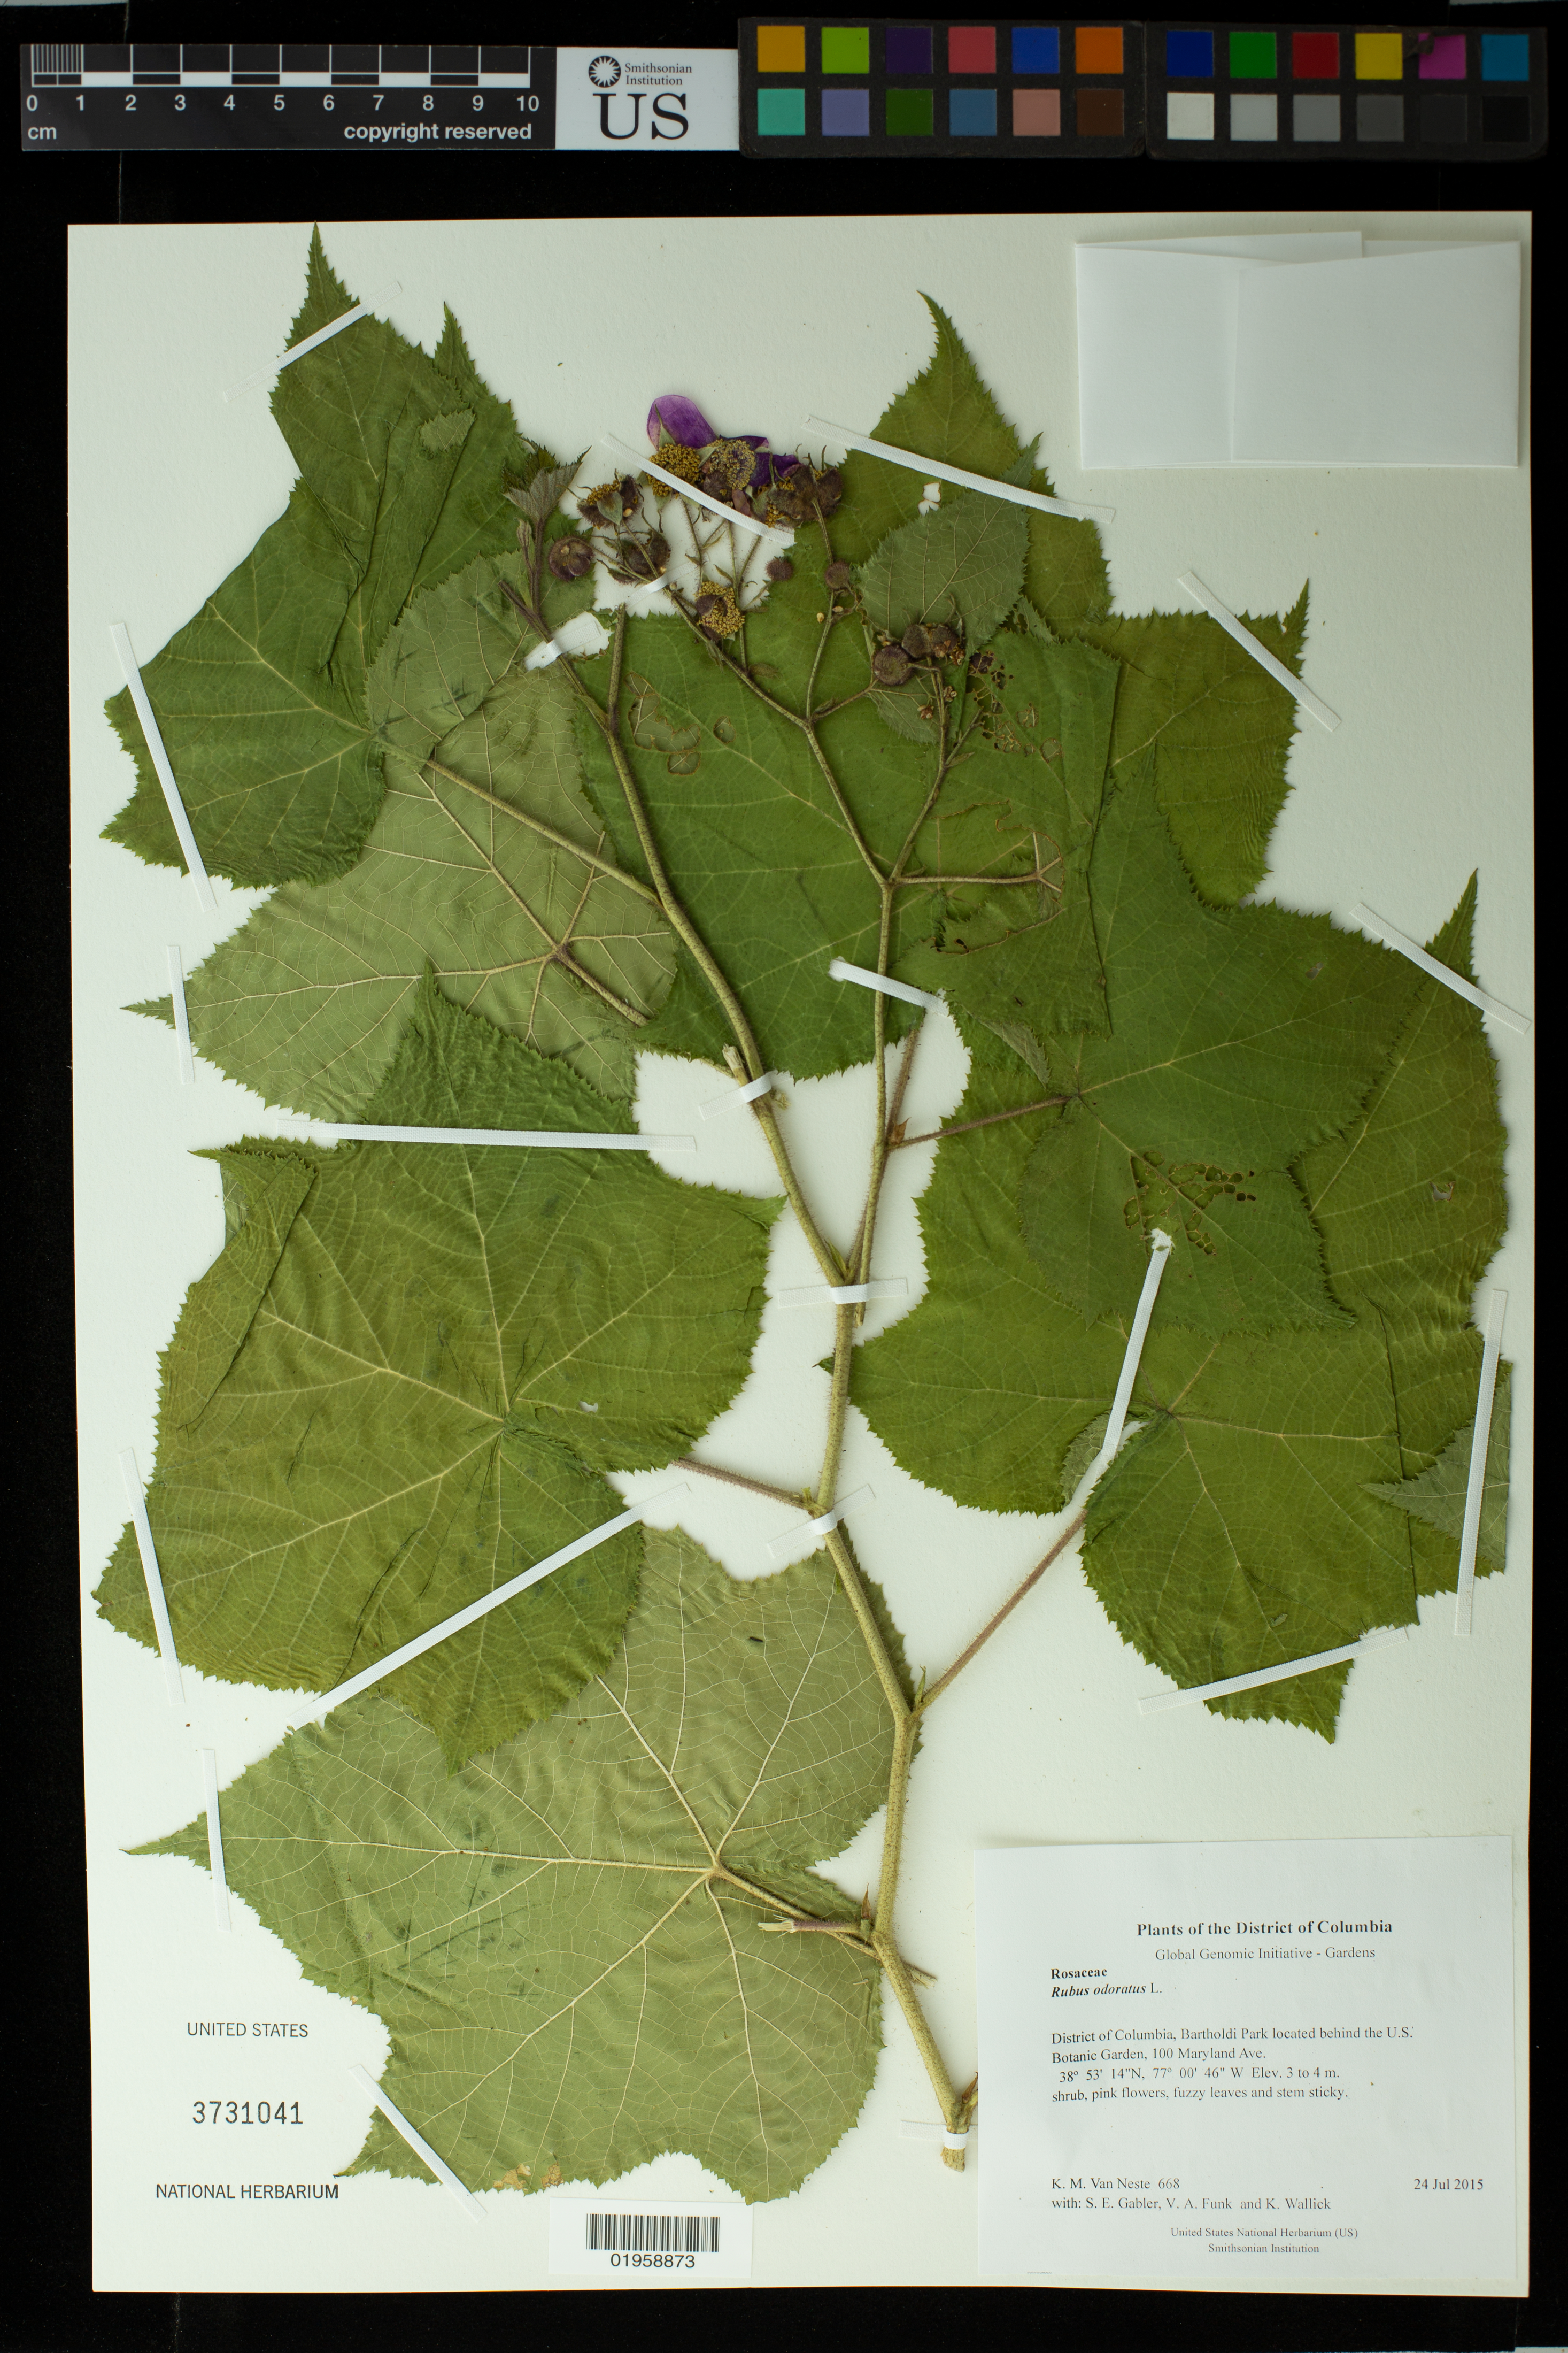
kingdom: Plantae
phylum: Tracheophyta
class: Magnoliopsida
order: Rosales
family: Rosaceae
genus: Rubus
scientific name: Rubus odoratus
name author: L.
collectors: K. M. Van Neste, S. E. Gabler, V. Funk & K. Wallick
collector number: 668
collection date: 2015-07-24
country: United States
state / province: District of Columbia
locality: Bartholdi Park located behind the U.S. Botanic Garden, 100 Maryland Ave.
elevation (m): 3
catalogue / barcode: US 3731041